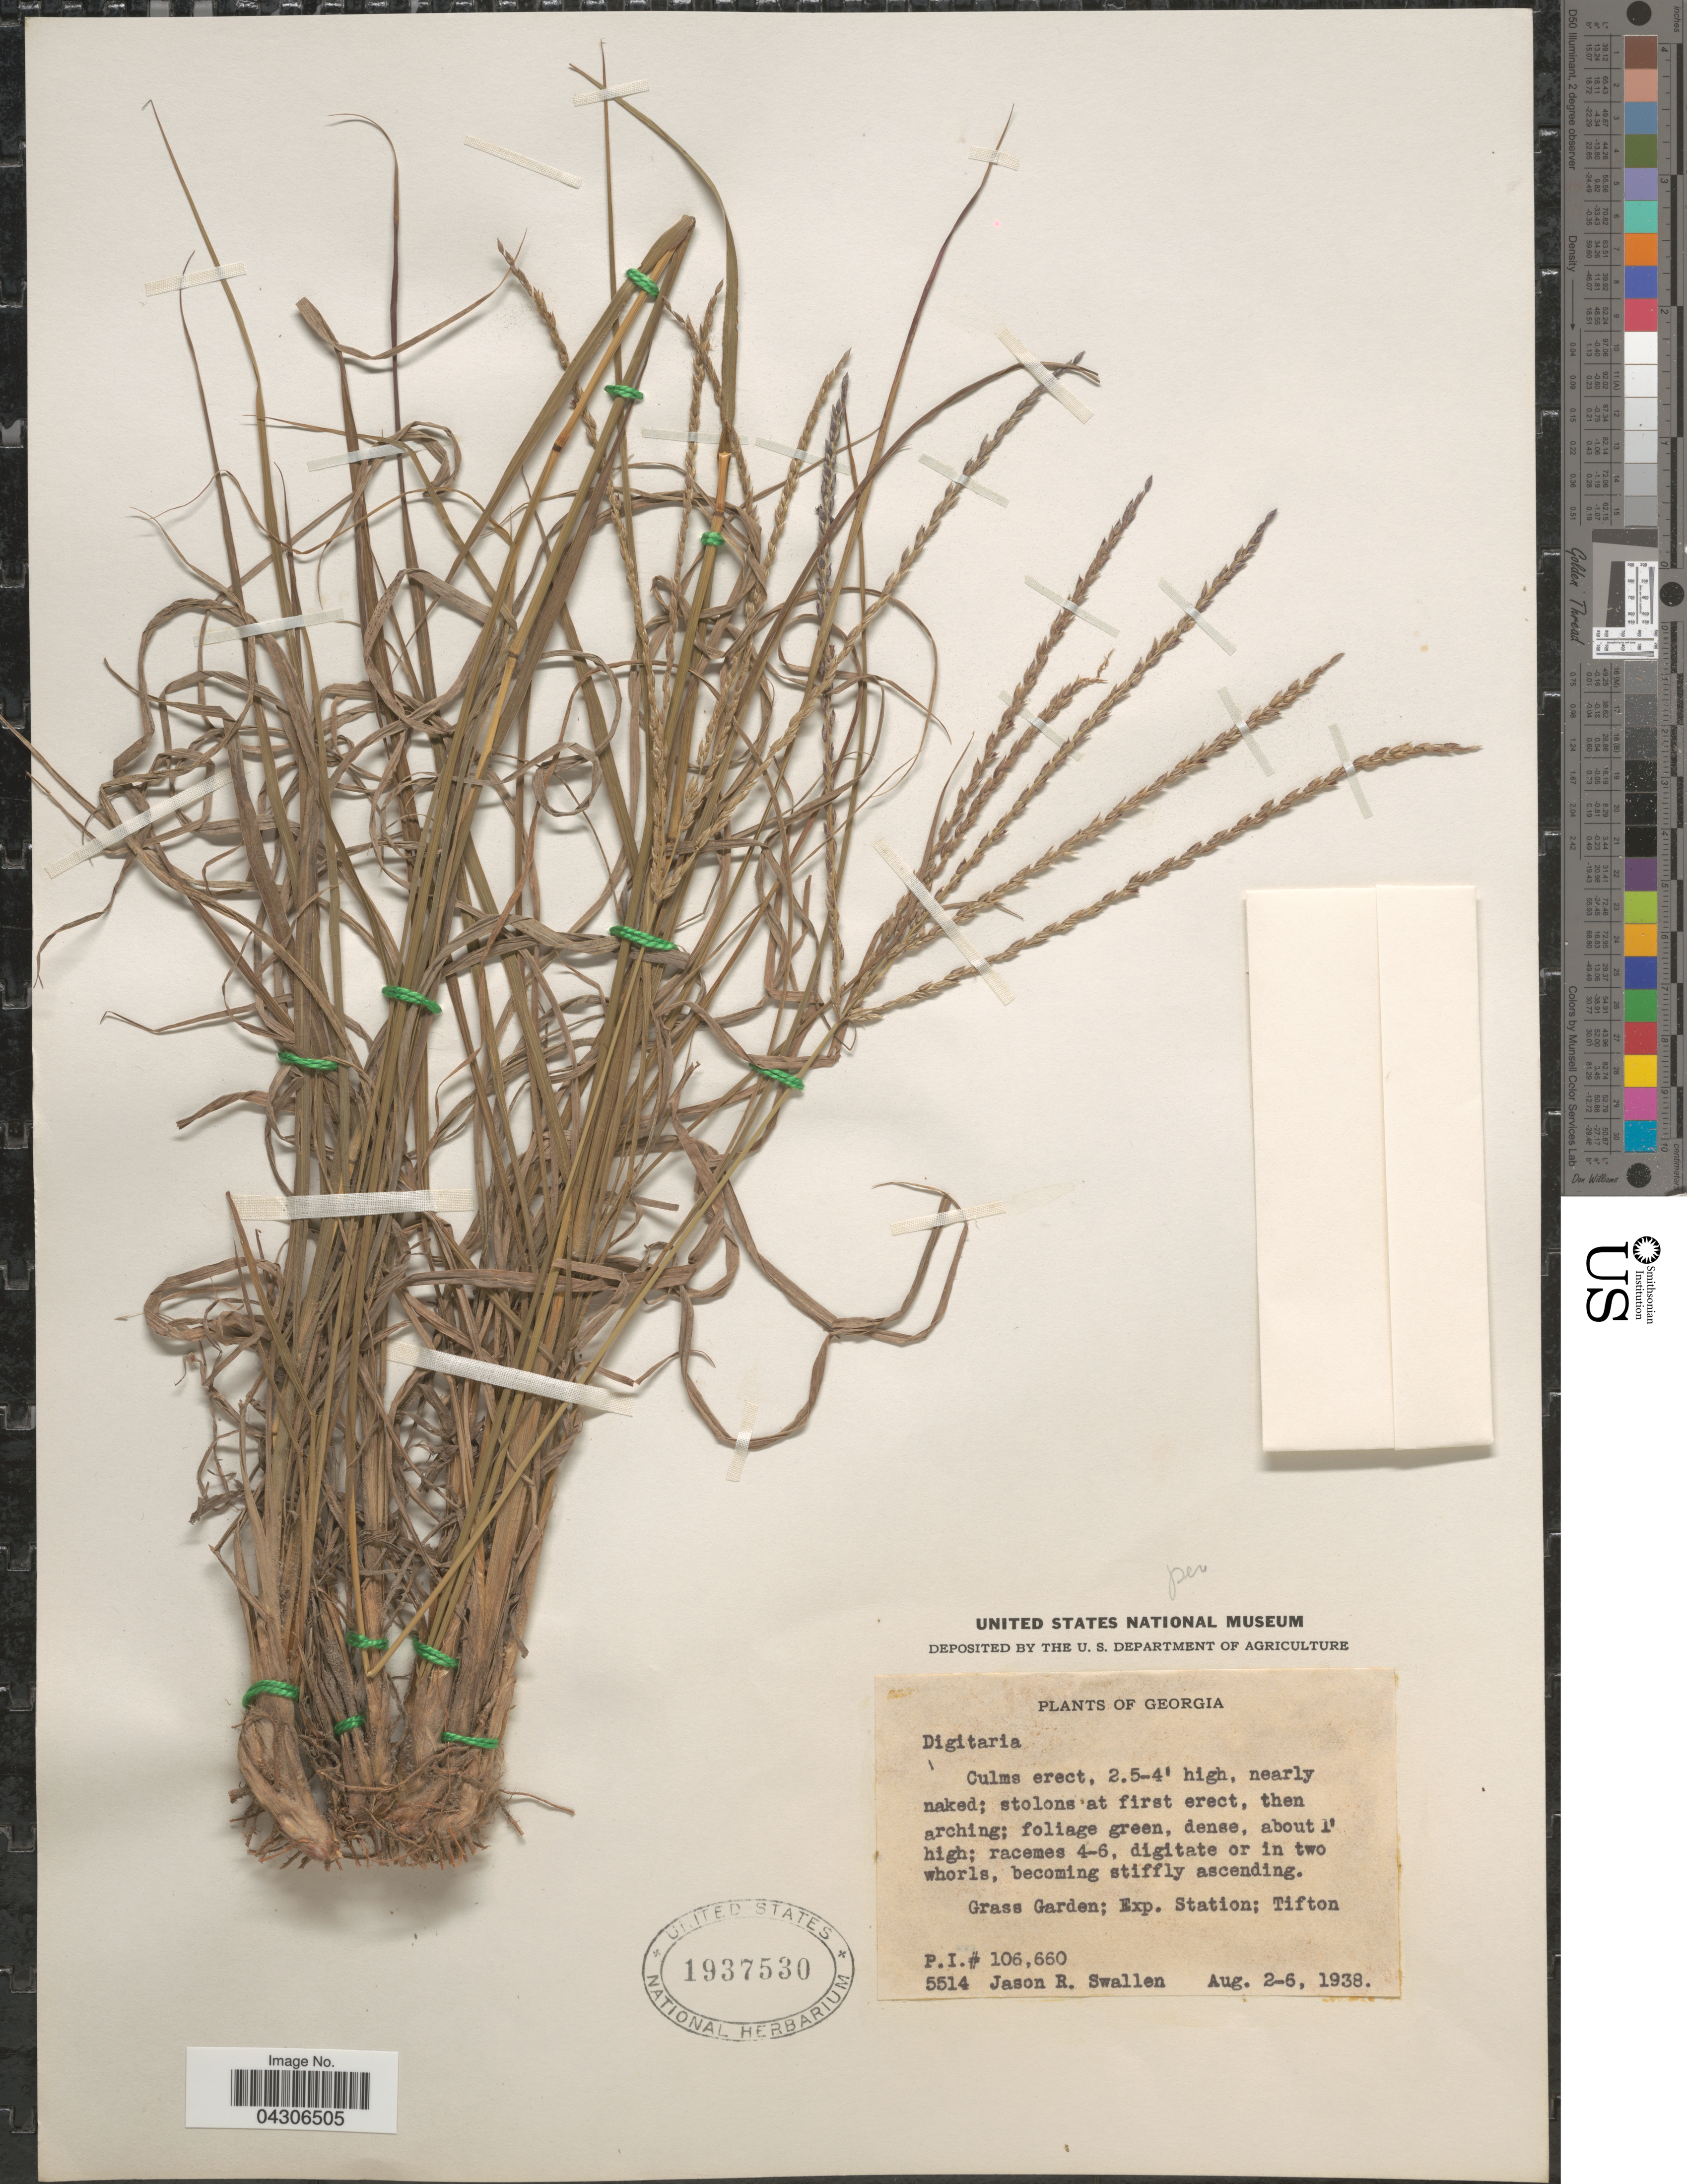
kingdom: Plantae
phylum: Tracheophyta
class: Liliopsida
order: Poales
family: Poaceae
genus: Digitaria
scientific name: Digitaria sp.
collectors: J. R. Swallen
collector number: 5514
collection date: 1938-08-02/1938-08-06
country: United States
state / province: Georgia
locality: Grass Garden; Exp. Station; Tifton.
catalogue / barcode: US 1937530